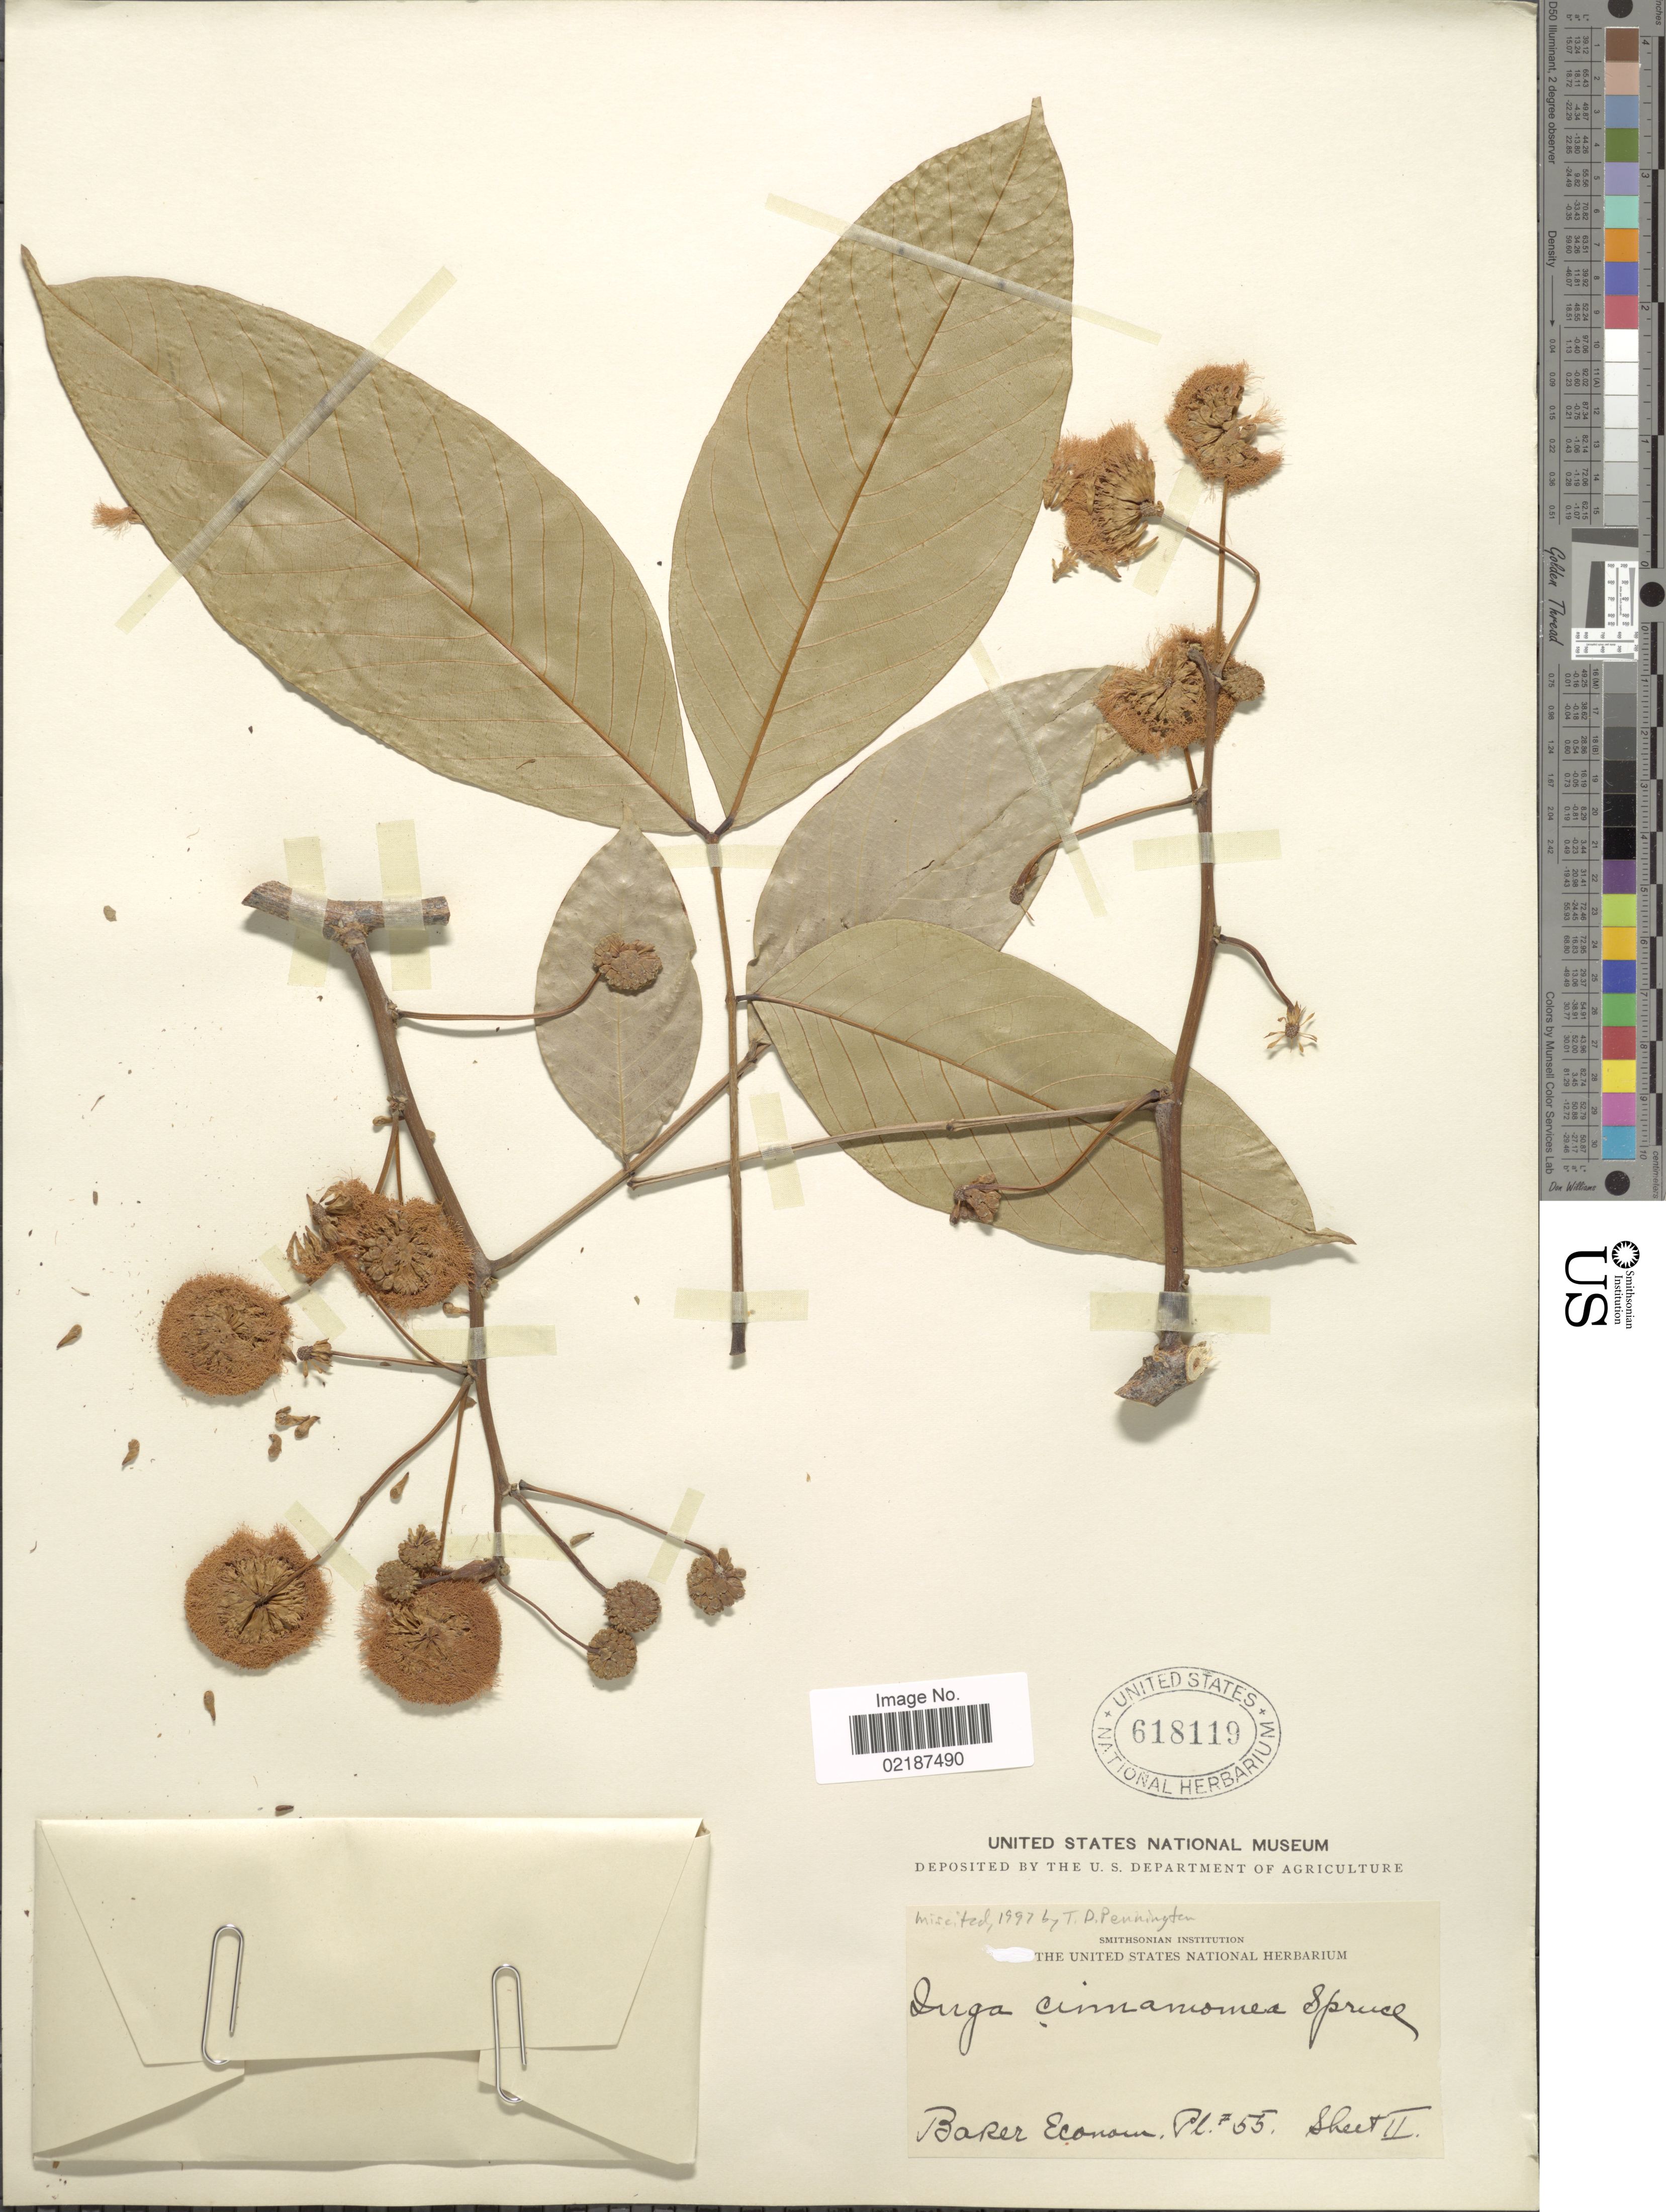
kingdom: Plantae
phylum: Tracheophyta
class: Magnoliopsida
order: Fabales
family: Fabaceae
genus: Inga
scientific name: Inga cinnamomea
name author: Spruce ex Benth.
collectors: C. F. Baker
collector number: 55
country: Nicaragua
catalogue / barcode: US 618119